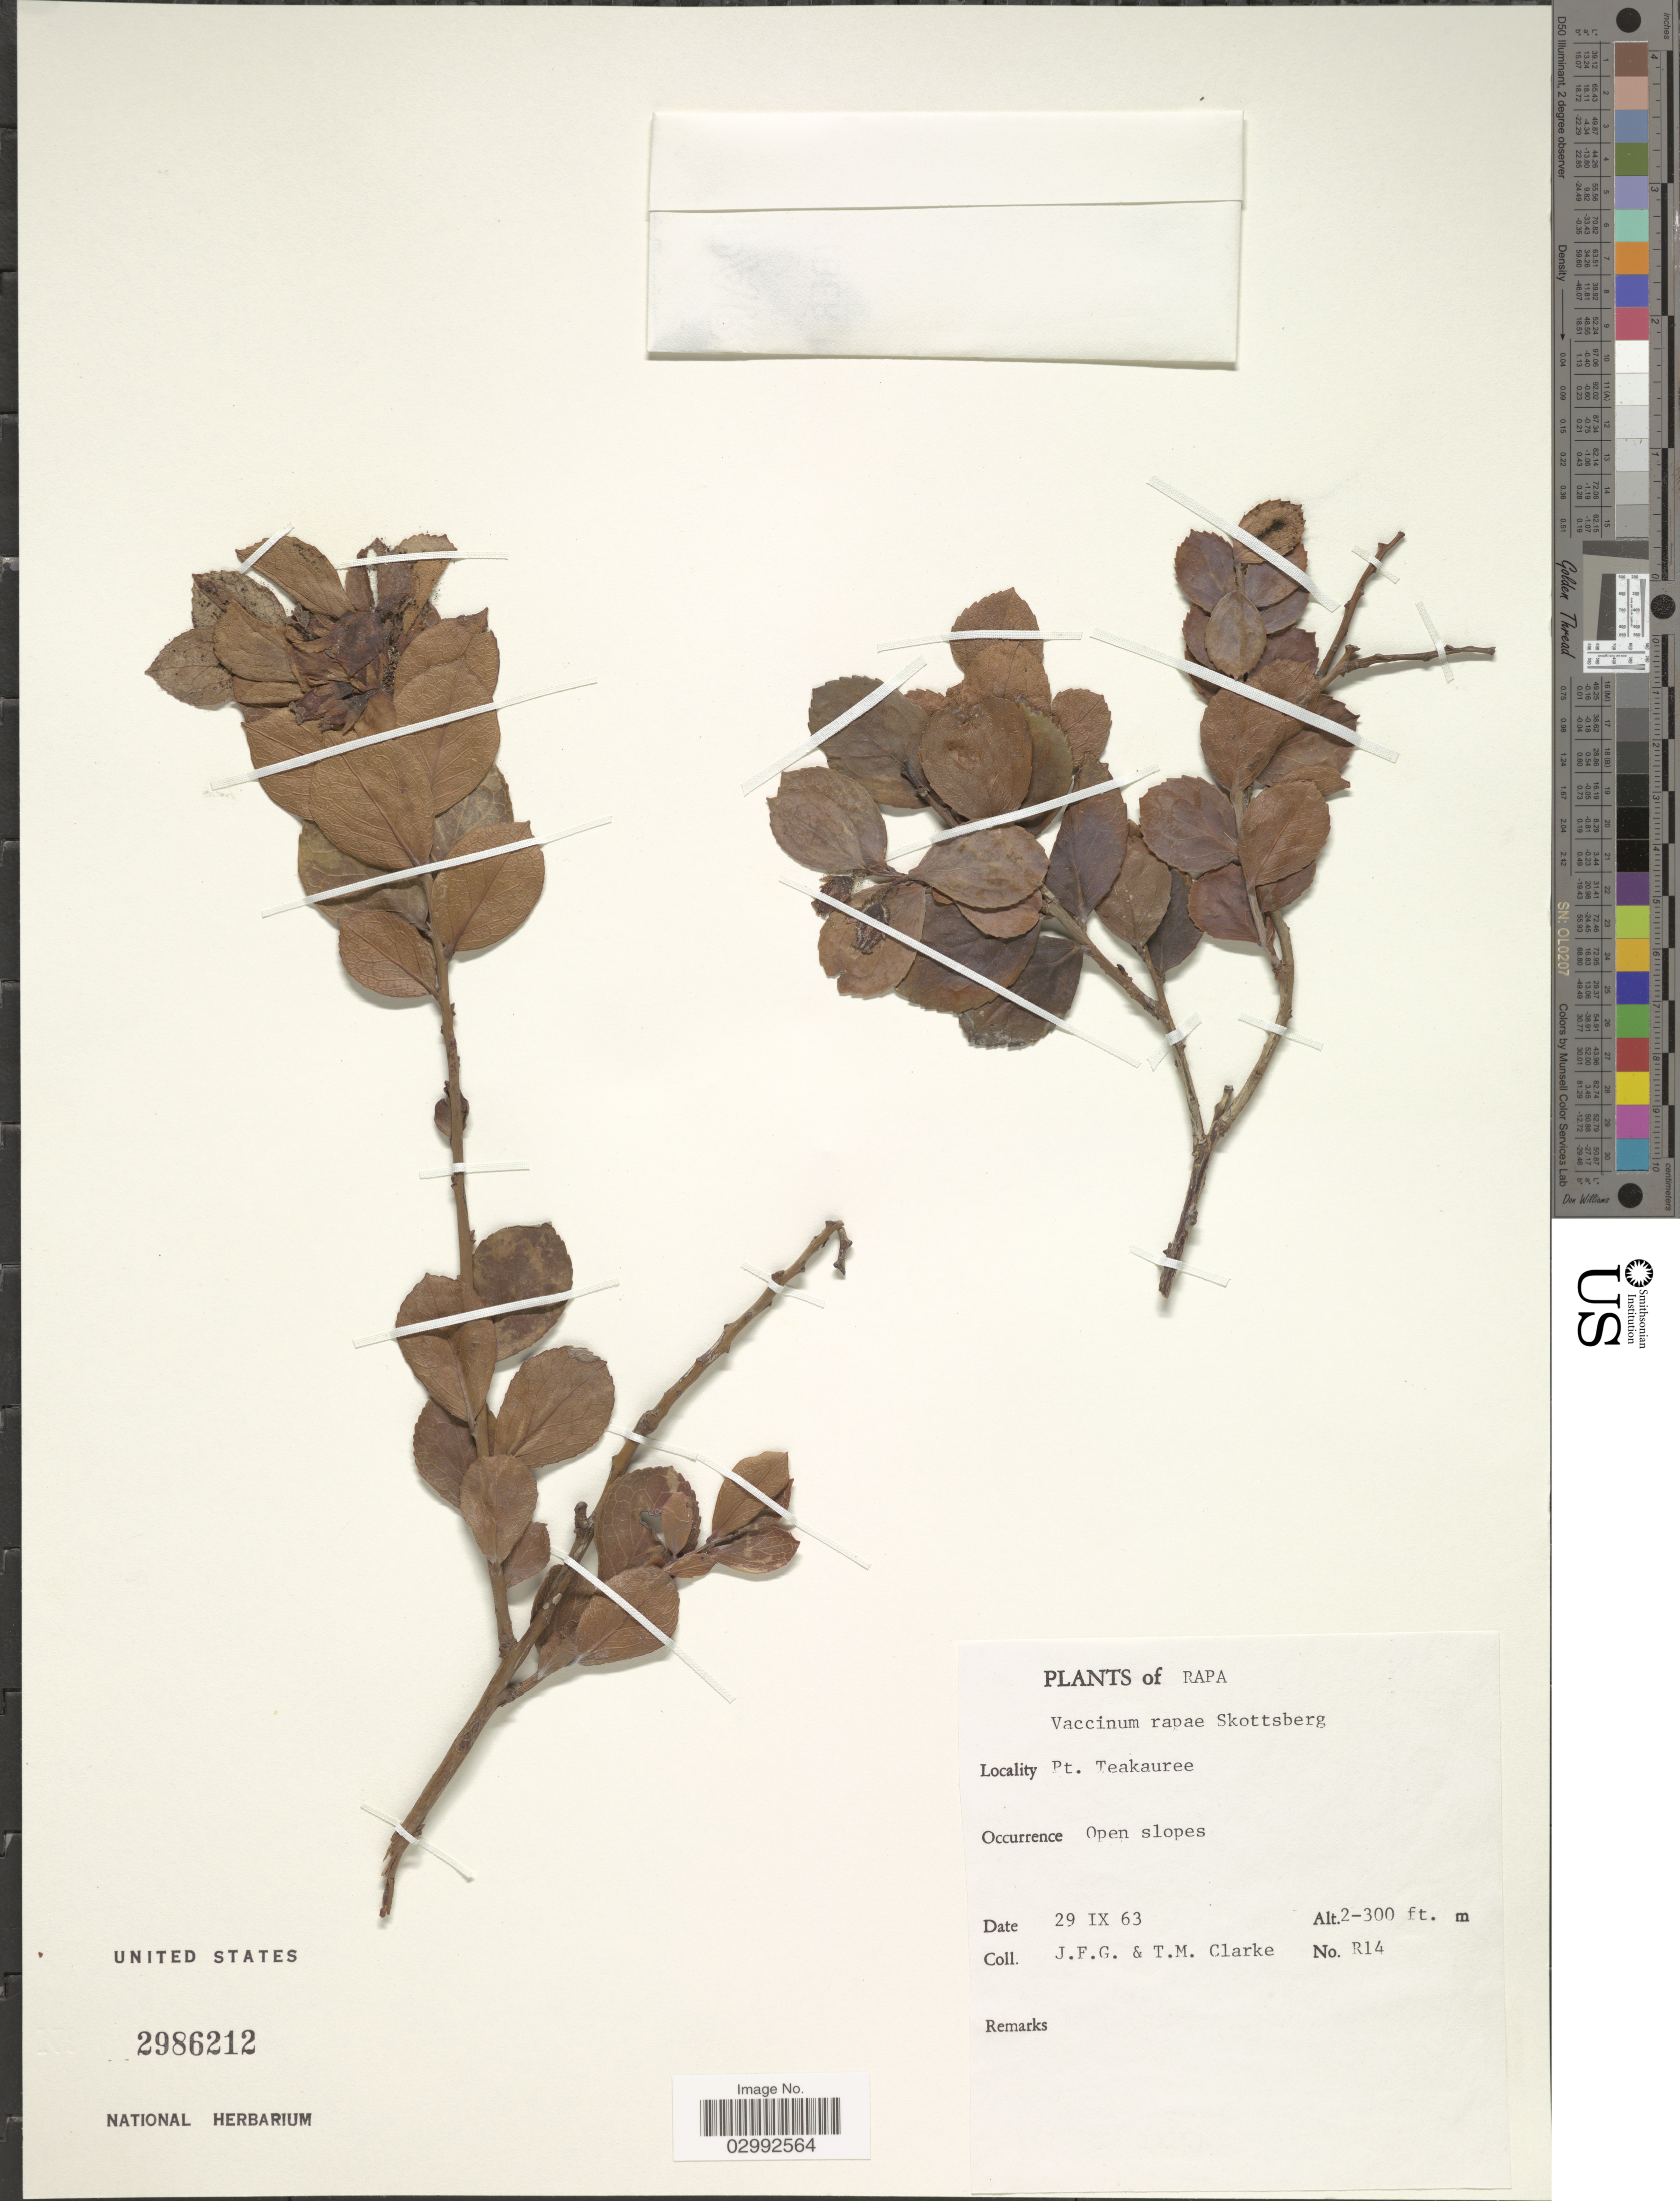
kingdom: Plantae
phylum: Tracheophyta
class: Magnoliopsida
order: Ericales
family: Ericaceae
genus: Vaccinium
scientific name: Vaccinium rapae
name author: Skottsb.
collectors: J. F. Clarke & T. M. Clarke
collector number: R14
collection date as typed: Transcribed d/m/y: 29/9/63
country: French Polynesia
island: Rapa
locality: Rapa, Pt. Teakauree.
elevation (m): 61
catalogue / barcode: US 2986212